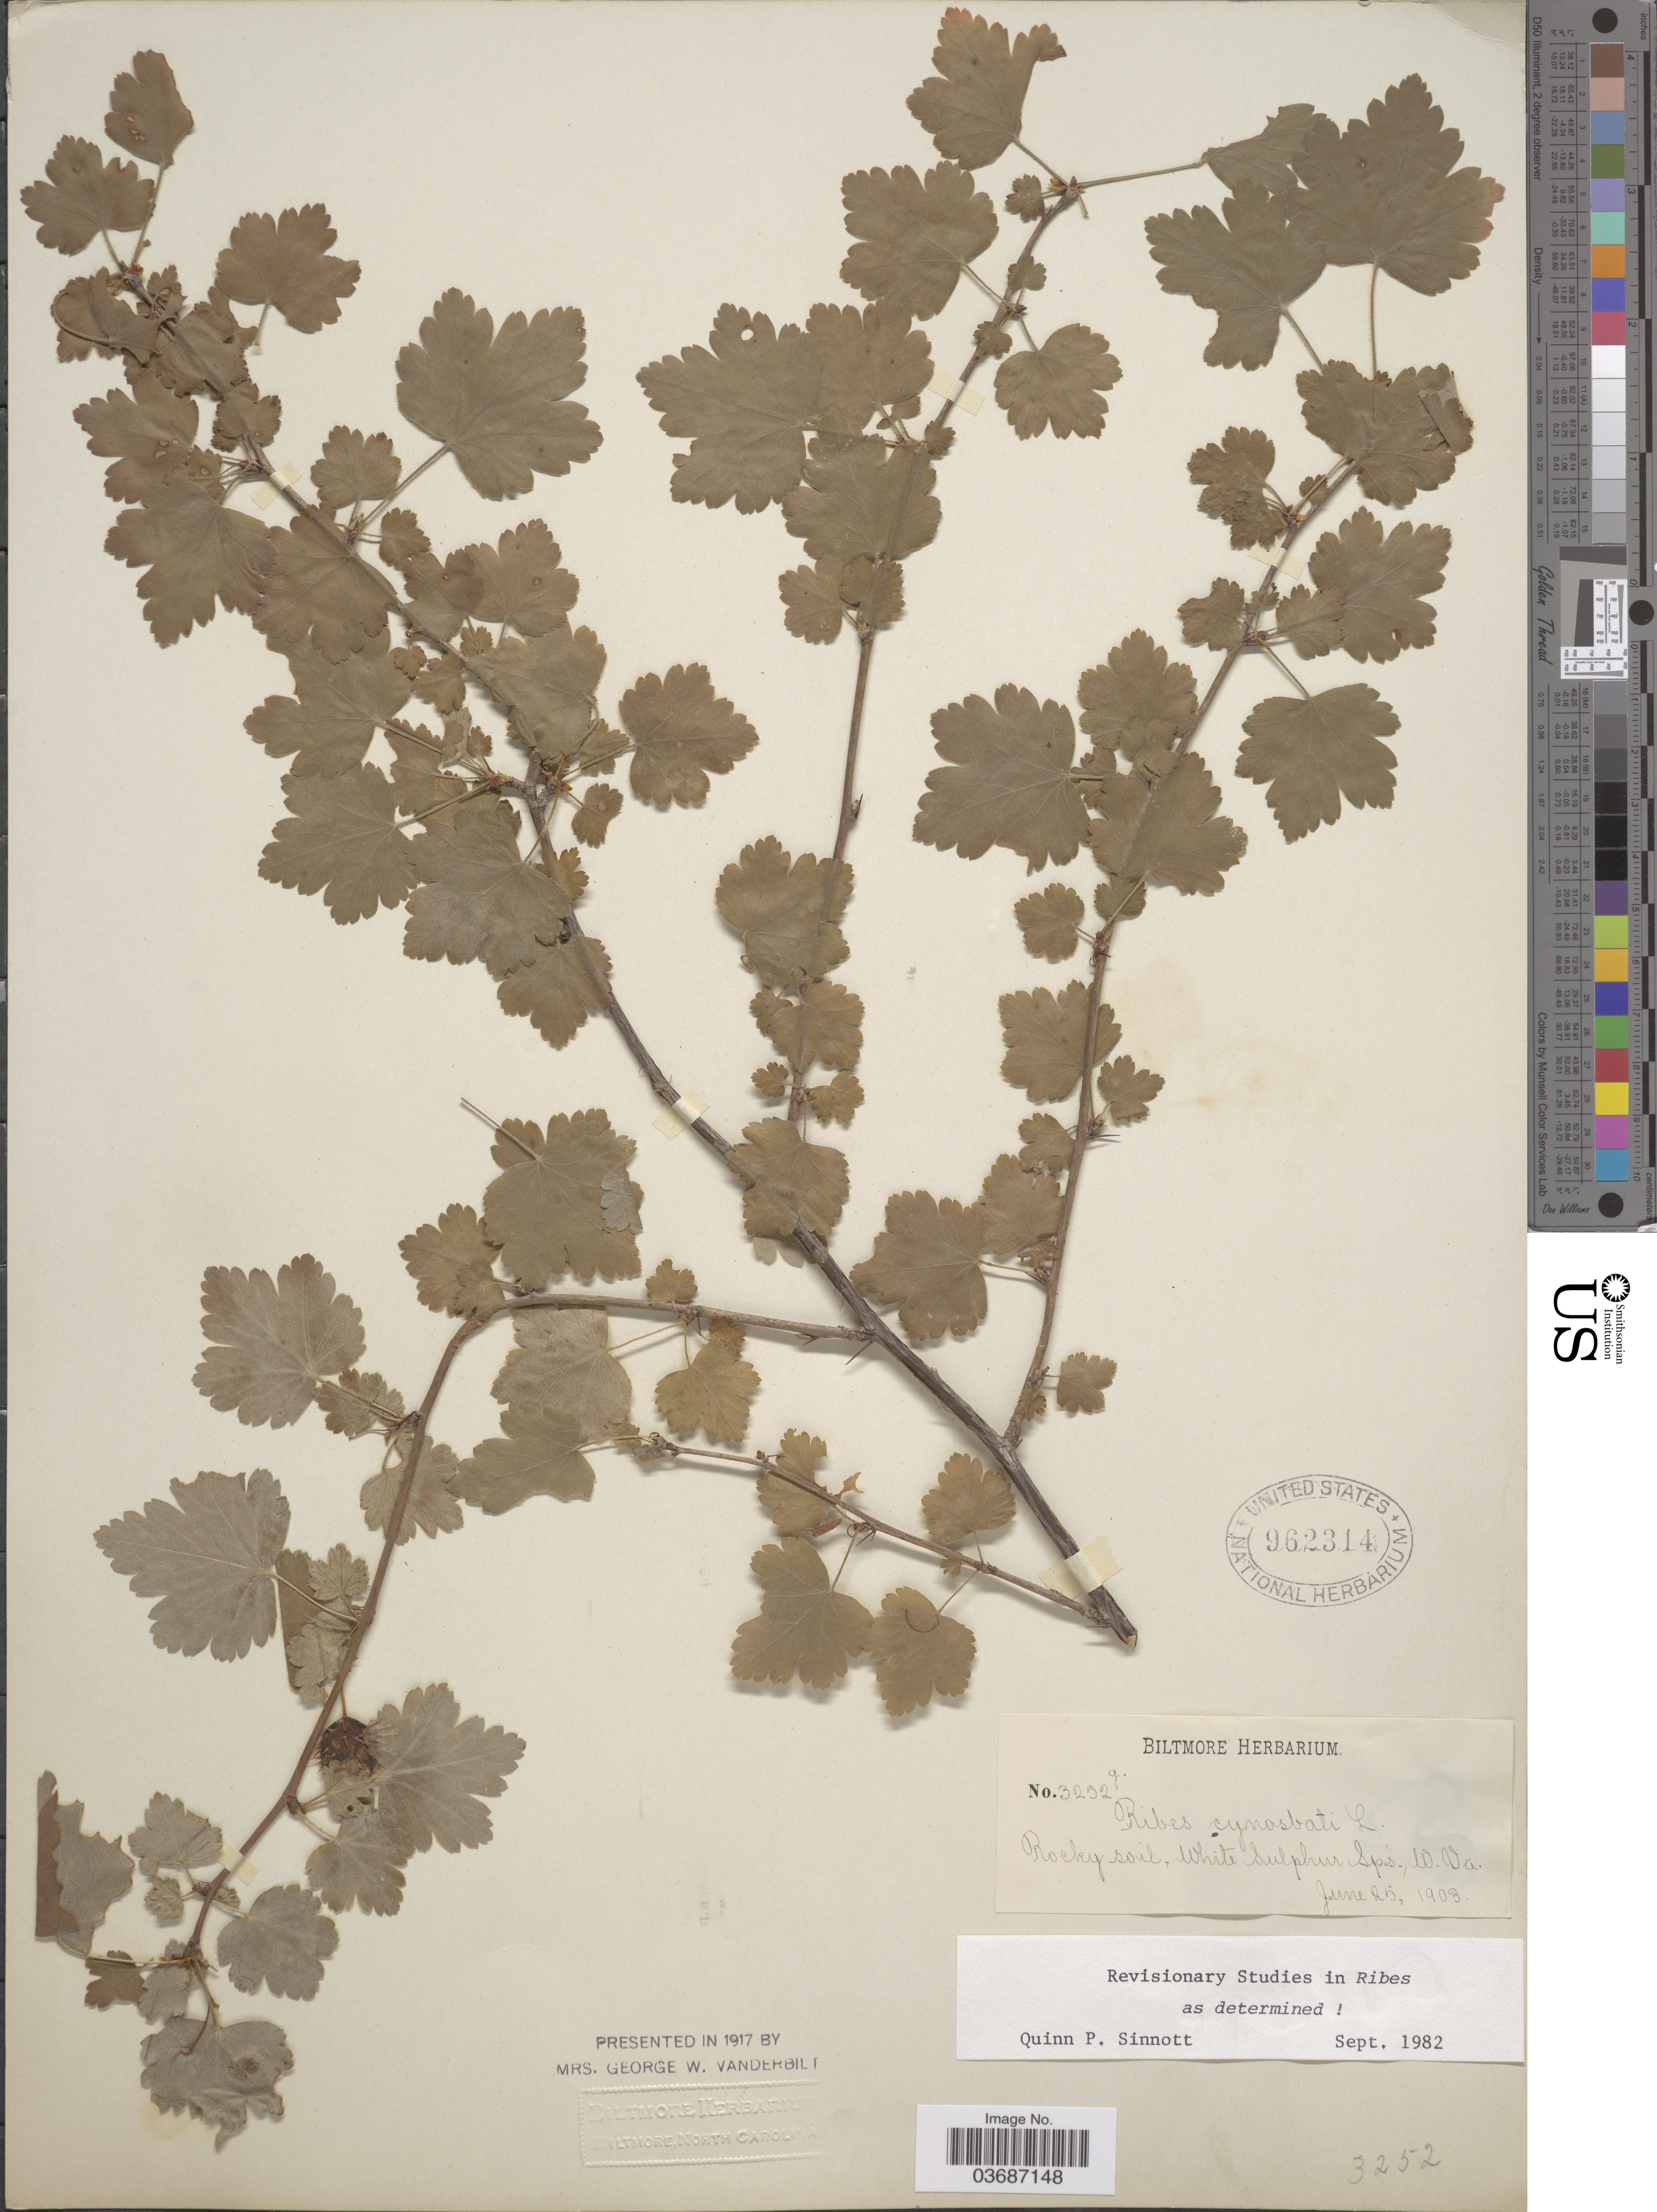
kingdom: Plantae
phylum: Tracheophyta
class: Magnoliopsida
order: Saxifragales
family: Grossulariaceae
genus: Ribes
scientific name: Ribes cynosbati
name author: L.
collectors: ex herb. Biltmore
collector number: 3252g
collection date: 1903-06-25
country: United States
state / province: West Virginia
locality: Rocky soil, White Sulphur Sps.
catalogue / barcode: US 962314